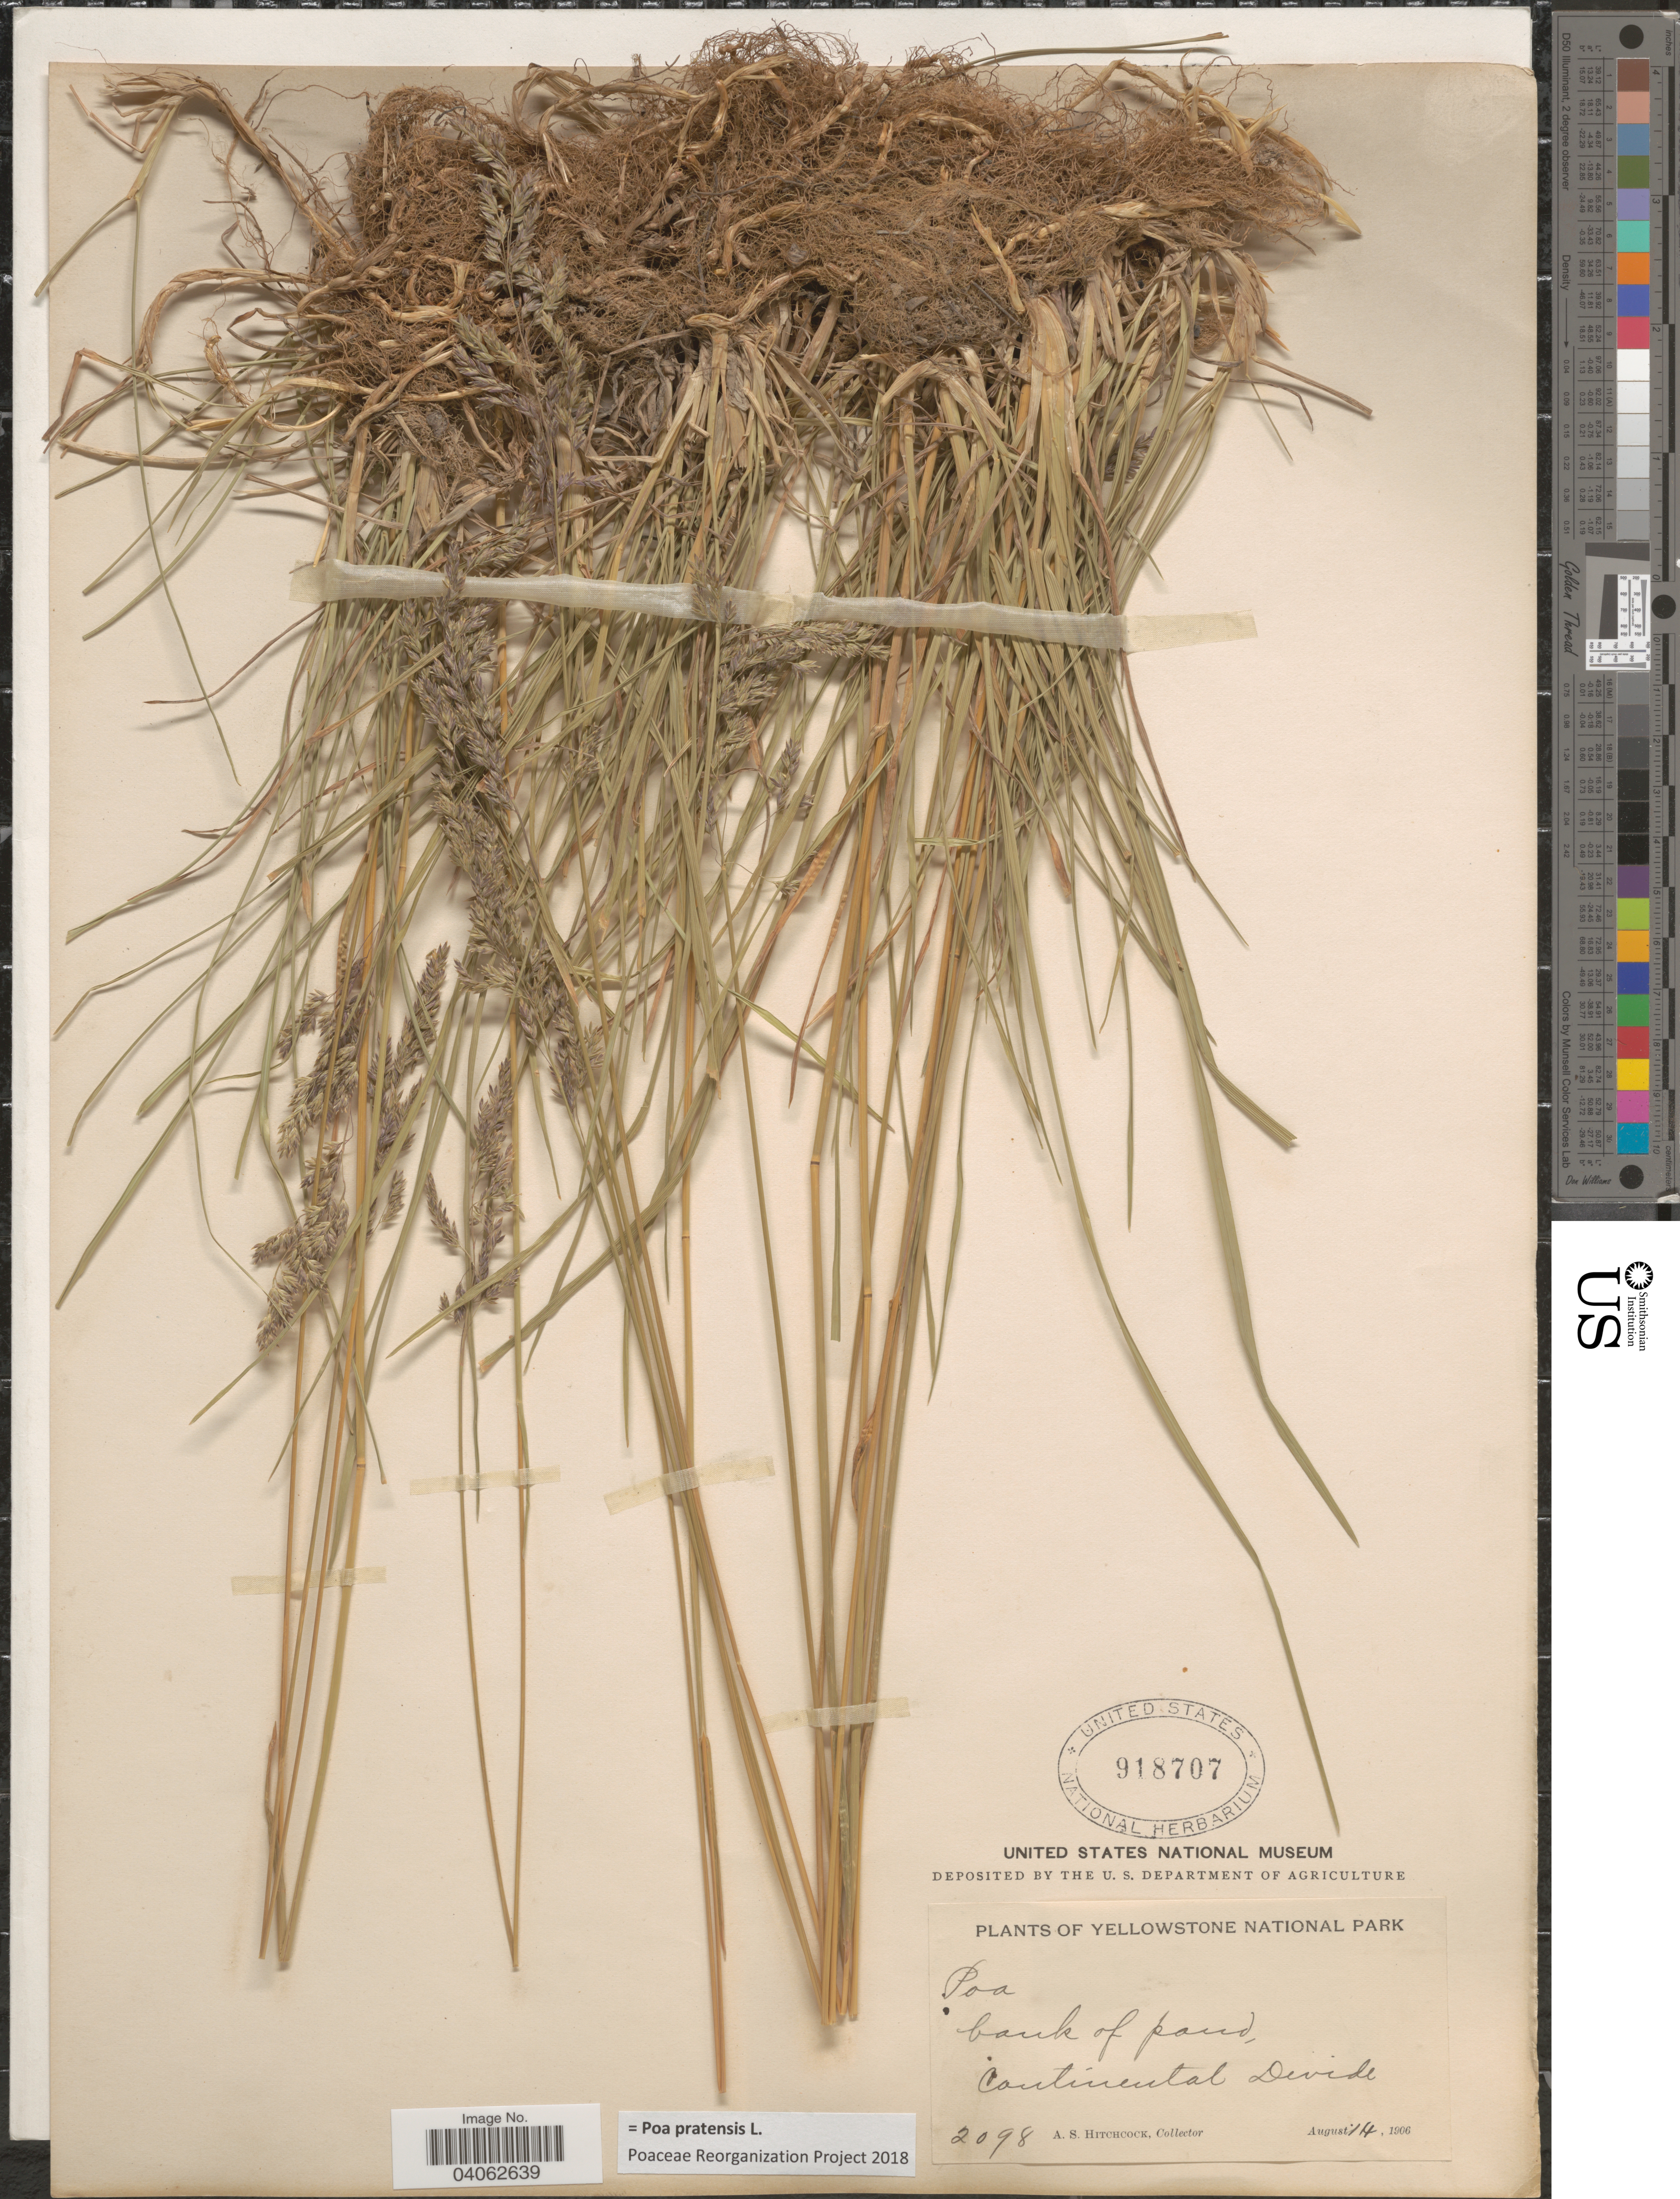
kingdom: Plantae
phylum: Tracheophyta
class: Liliopsida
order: Poales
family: Poaceae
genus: Poa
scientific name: Poa pratensis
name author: L.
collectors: A. S. Hitchcock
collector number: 2098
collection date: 1906-08-14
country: United States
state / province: Wyoming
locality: Yellowstone National Park. Bank of pond, Continental Divide.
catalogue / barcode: US 918707